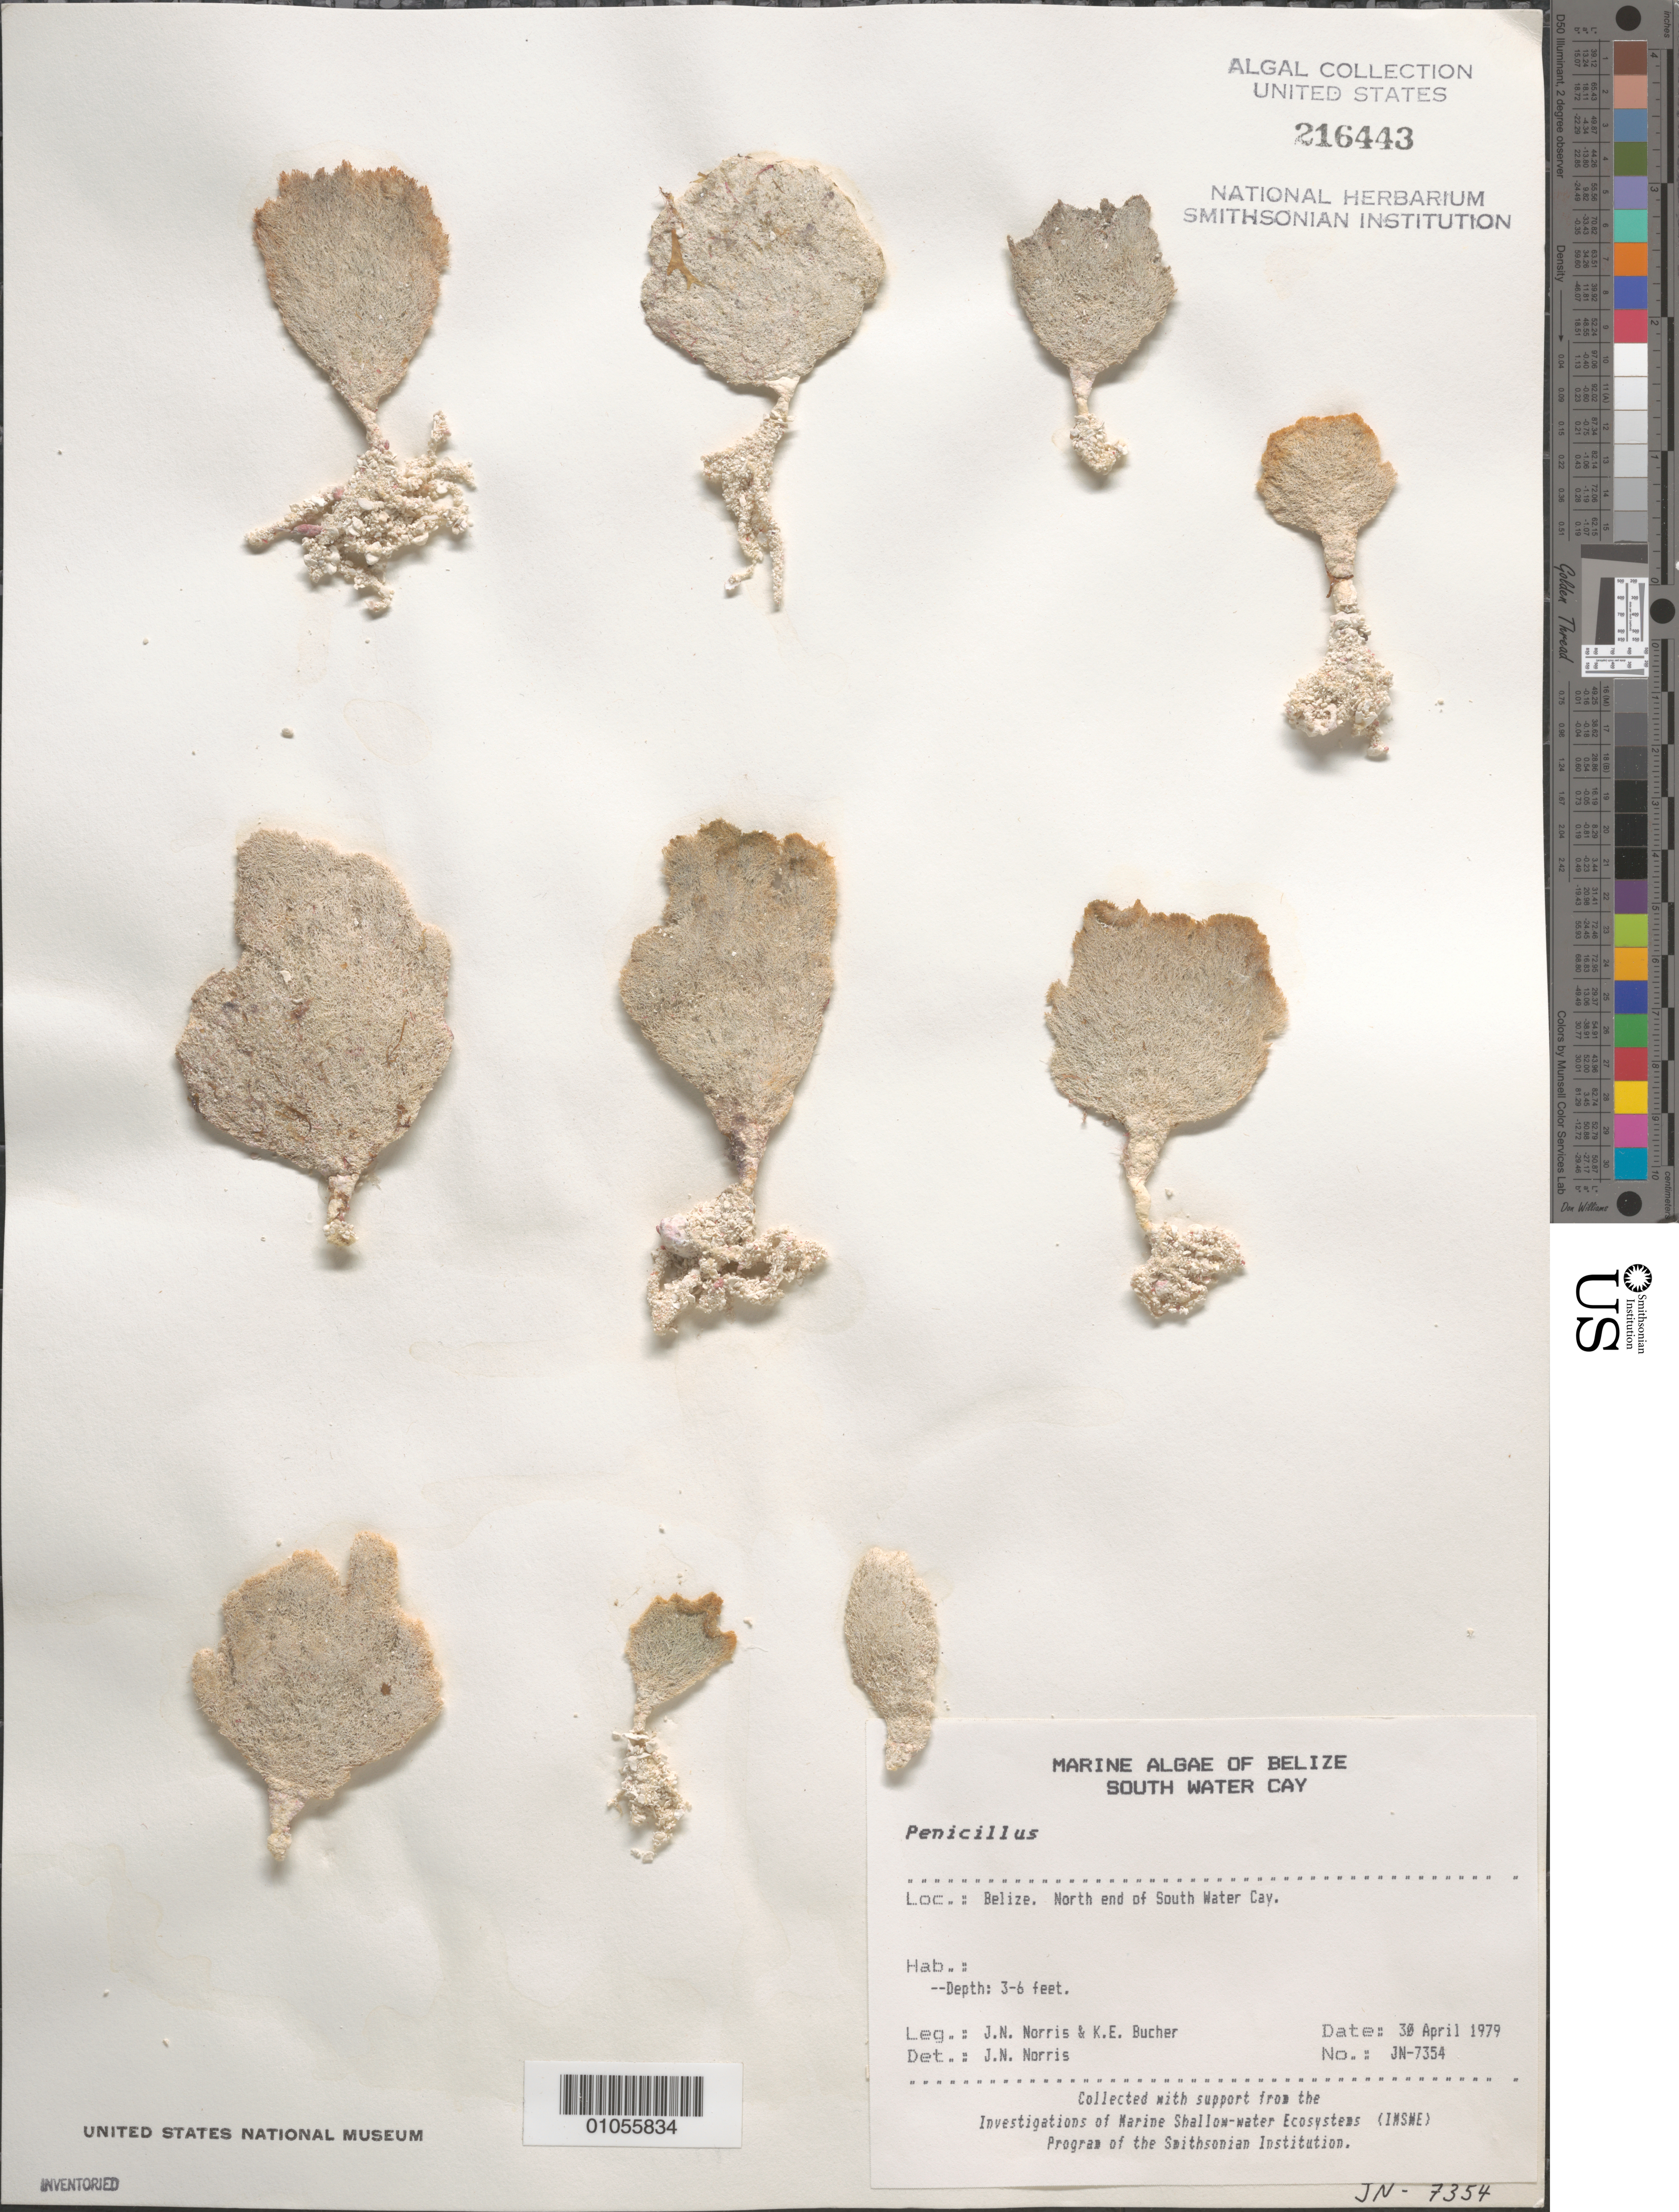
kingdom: Plantae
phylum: Chlorophyta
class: Ulvophyceae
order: Bryopsidales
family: Udoteaceae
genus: Penicillus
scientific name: Penicillus sp.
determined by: Norris, James N.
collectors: J. N. Norris & K. E. Bucher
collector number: JN-7354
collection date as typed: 30 Apr 1979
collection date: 1979-04-30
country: Belize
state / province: Stann Creek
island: South Water Cay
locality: North end of the cay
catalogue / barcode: US 216443